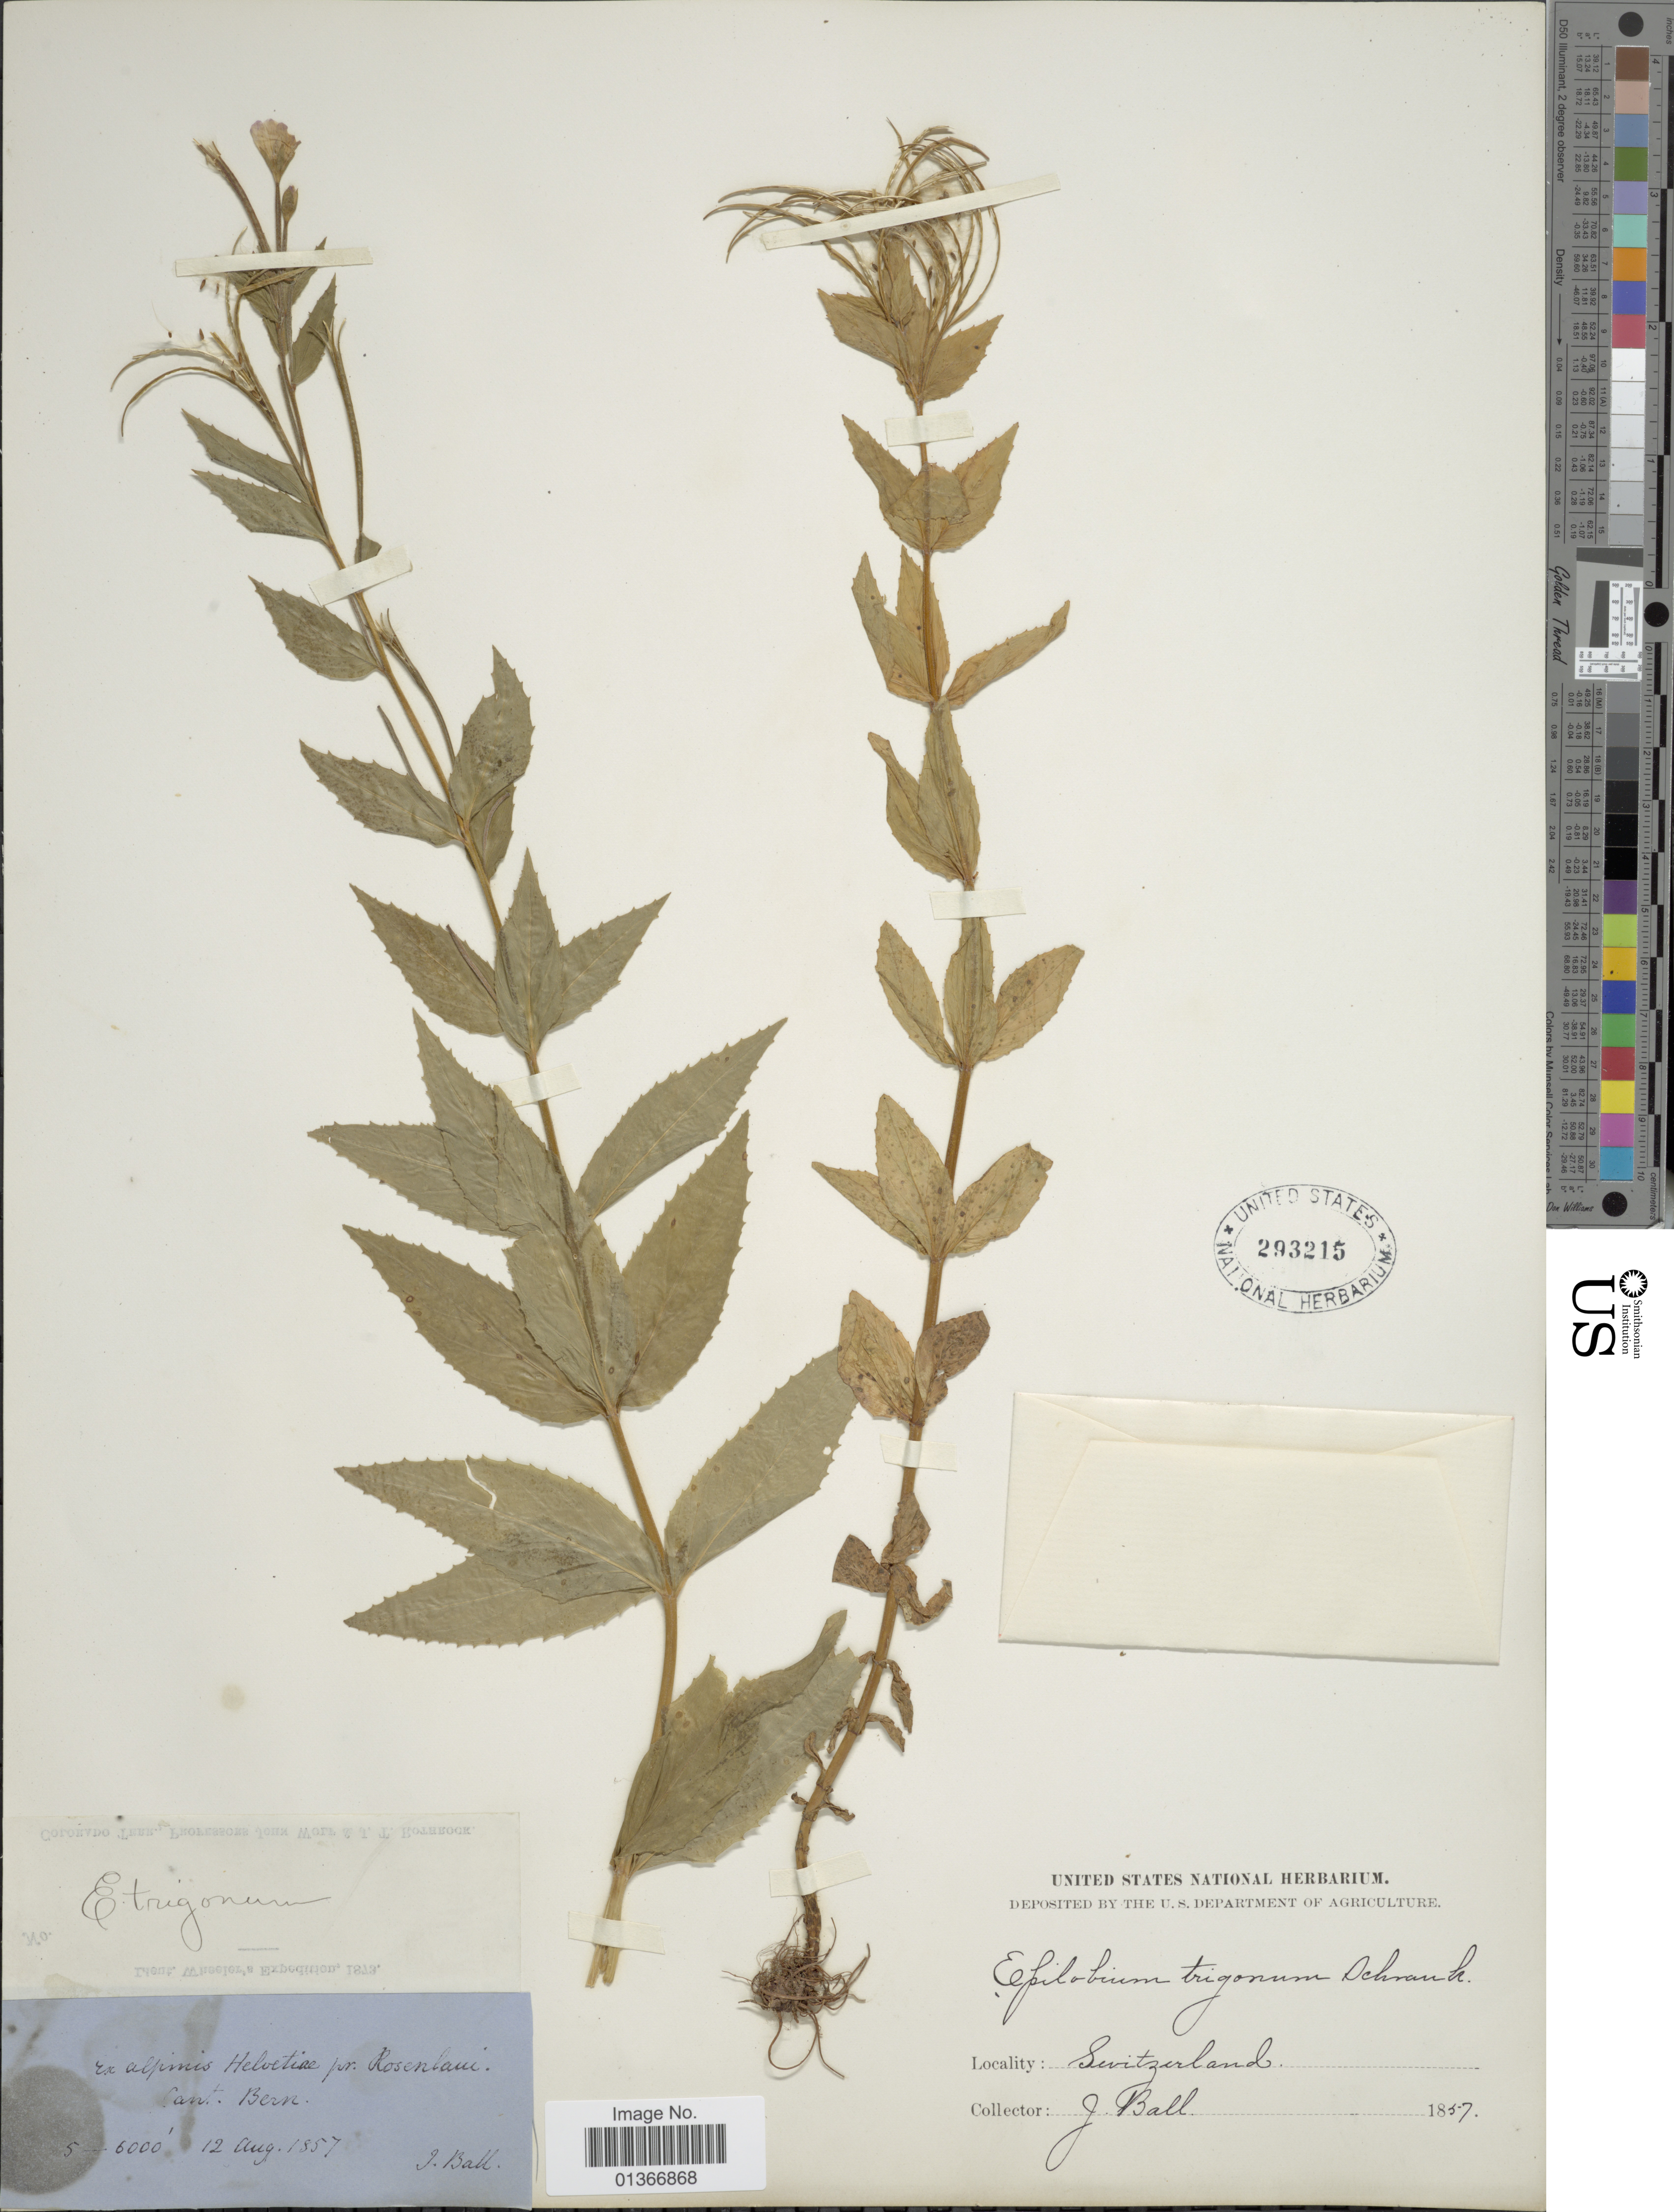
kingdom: Plantae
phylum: Tracheophyta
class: Magnoliopsida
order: Myrtales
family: Onagraceae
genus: Epilobium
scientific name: Epilobium alpestre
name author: (Jacq.) Krock.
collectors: J. Ball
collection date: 1857-08-12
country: Switzerland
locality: Cant. Bern.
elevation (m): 1524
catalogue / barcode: US 293215